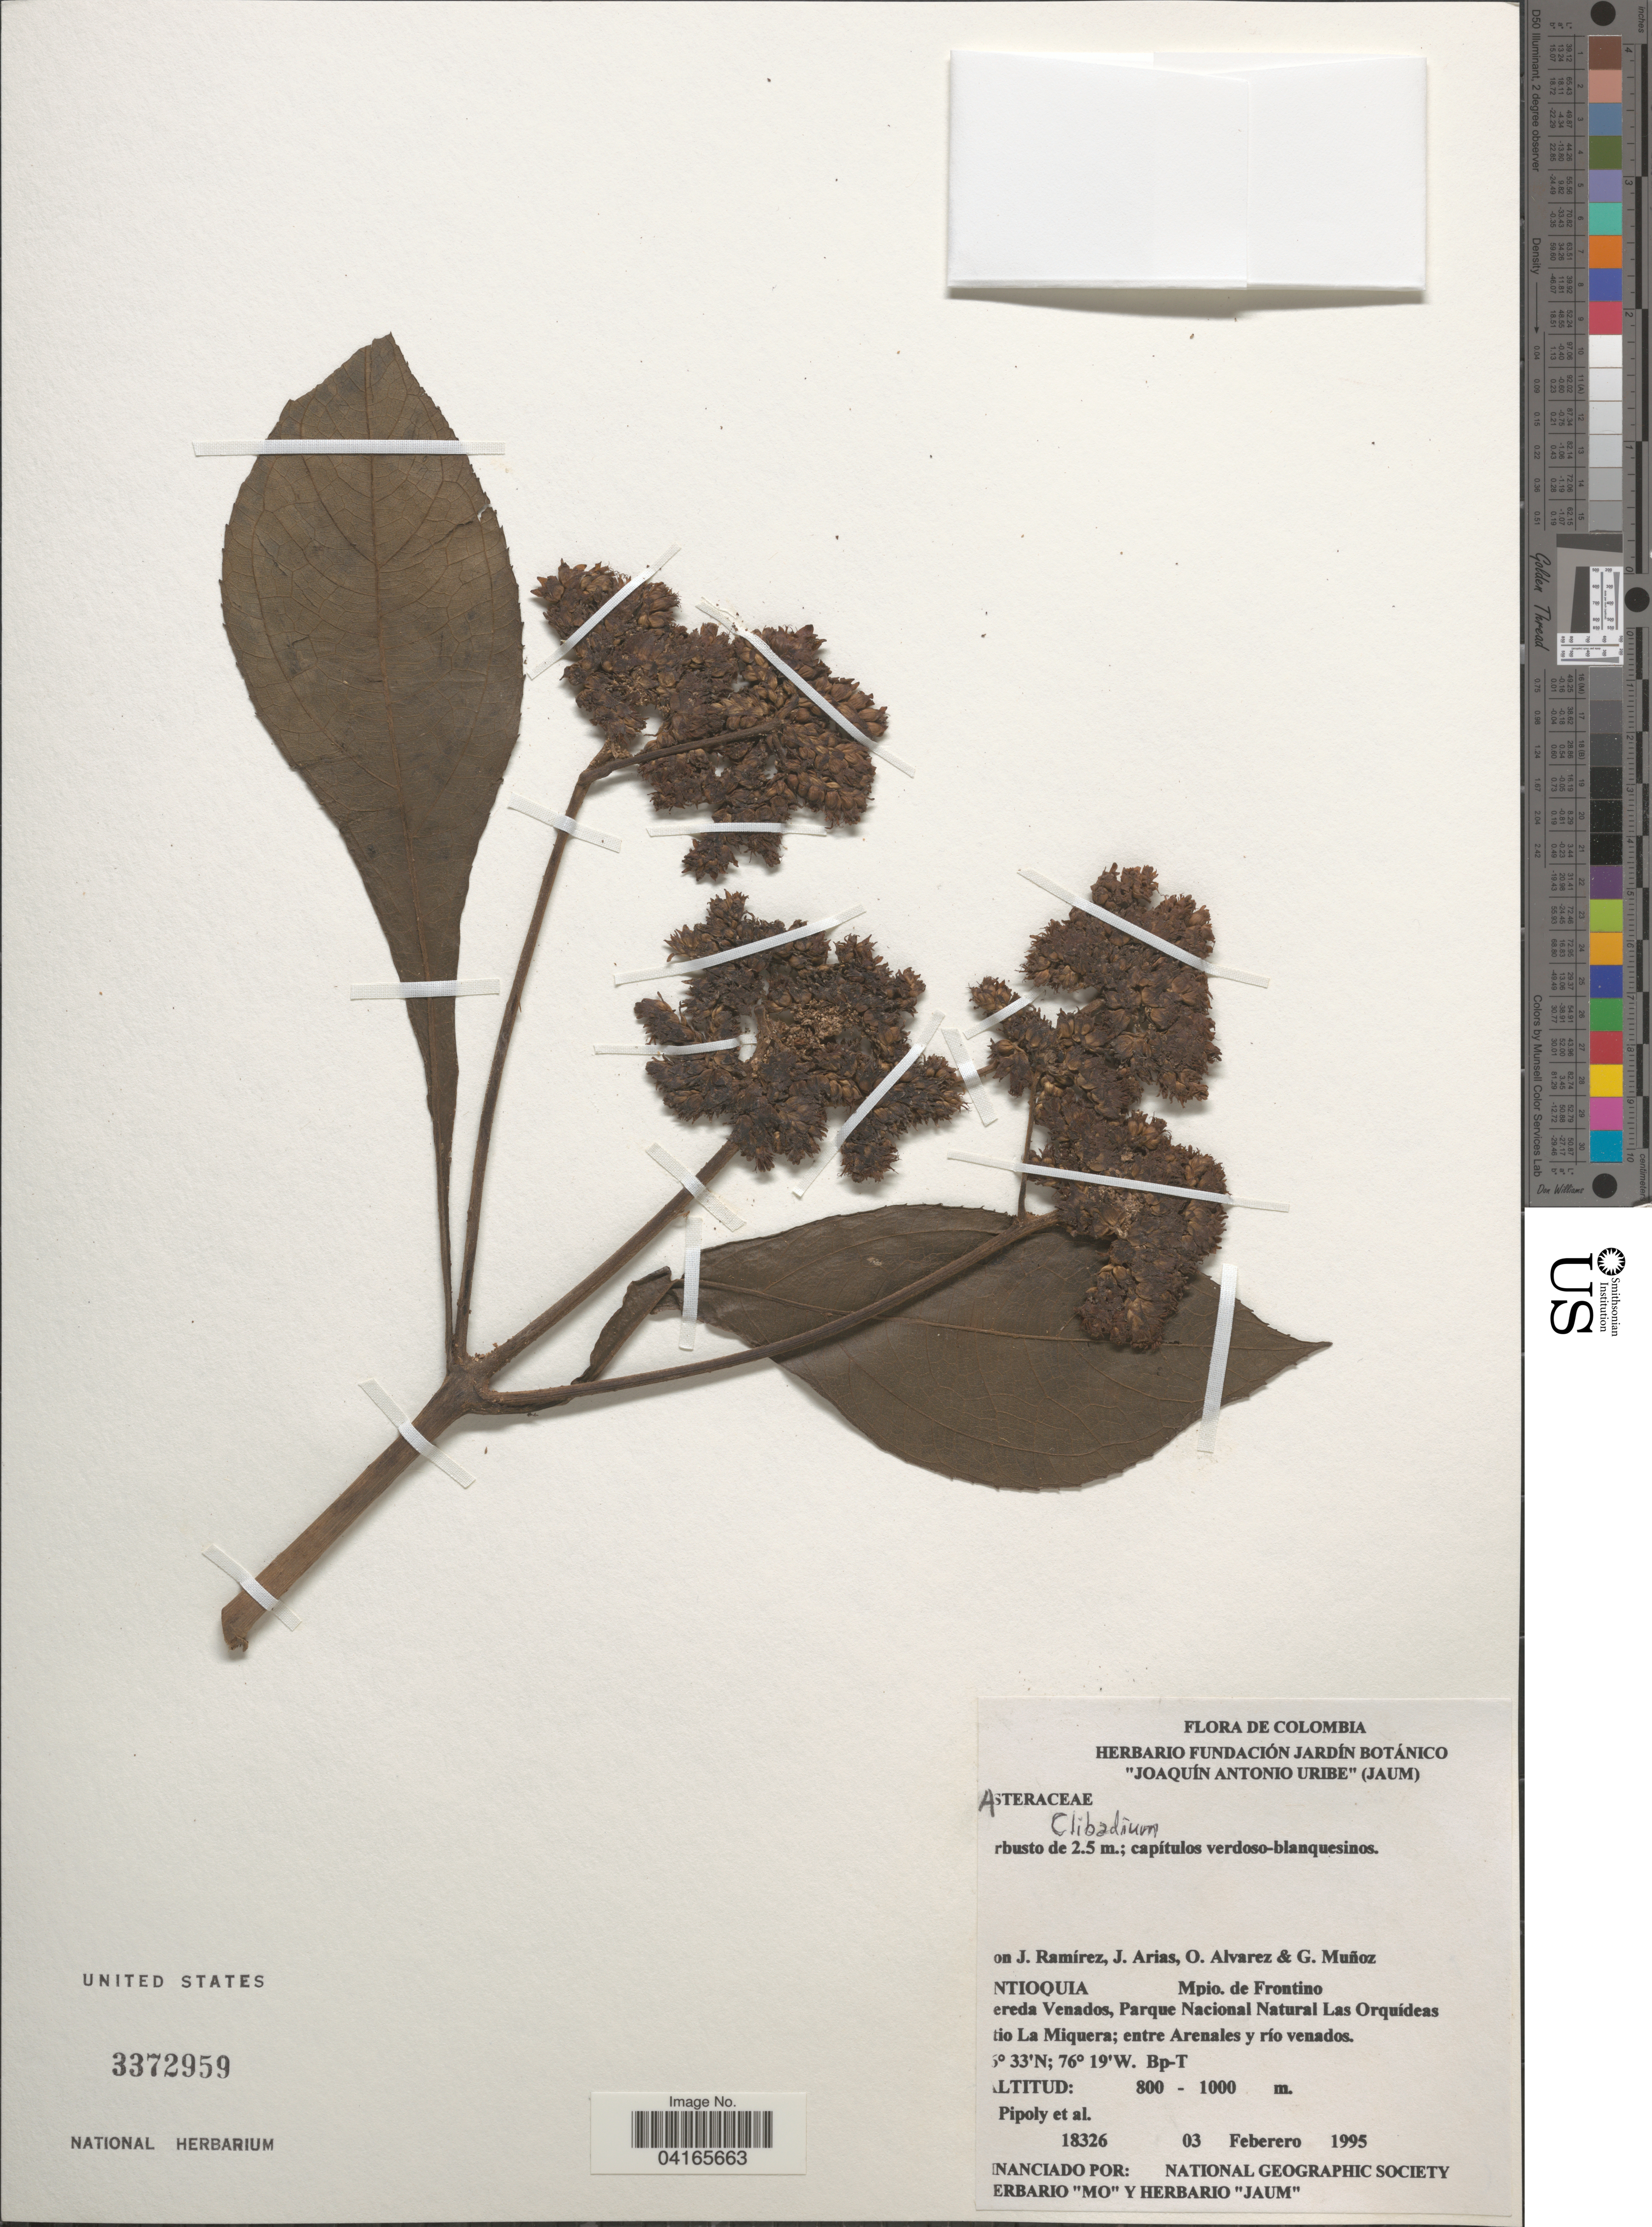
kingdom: Plantae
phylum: Tracheophyta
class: Magnoliopsida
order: Asterales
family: Asteraceae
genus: Clibadium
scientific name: Clibadium sp.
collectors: -. Pipoly, J. Ramírez, J. Arias, O. Alvarez & G. Muñoz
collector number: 18326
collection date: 1995-02-03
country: Colombia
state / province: Antioquia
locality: Mpio. de Frontino; Vereda Venados, Parque Nacional Natural Las Orquídeas, sitio La Miquera; entre Arenales y río venados.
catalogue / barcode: US 3372959